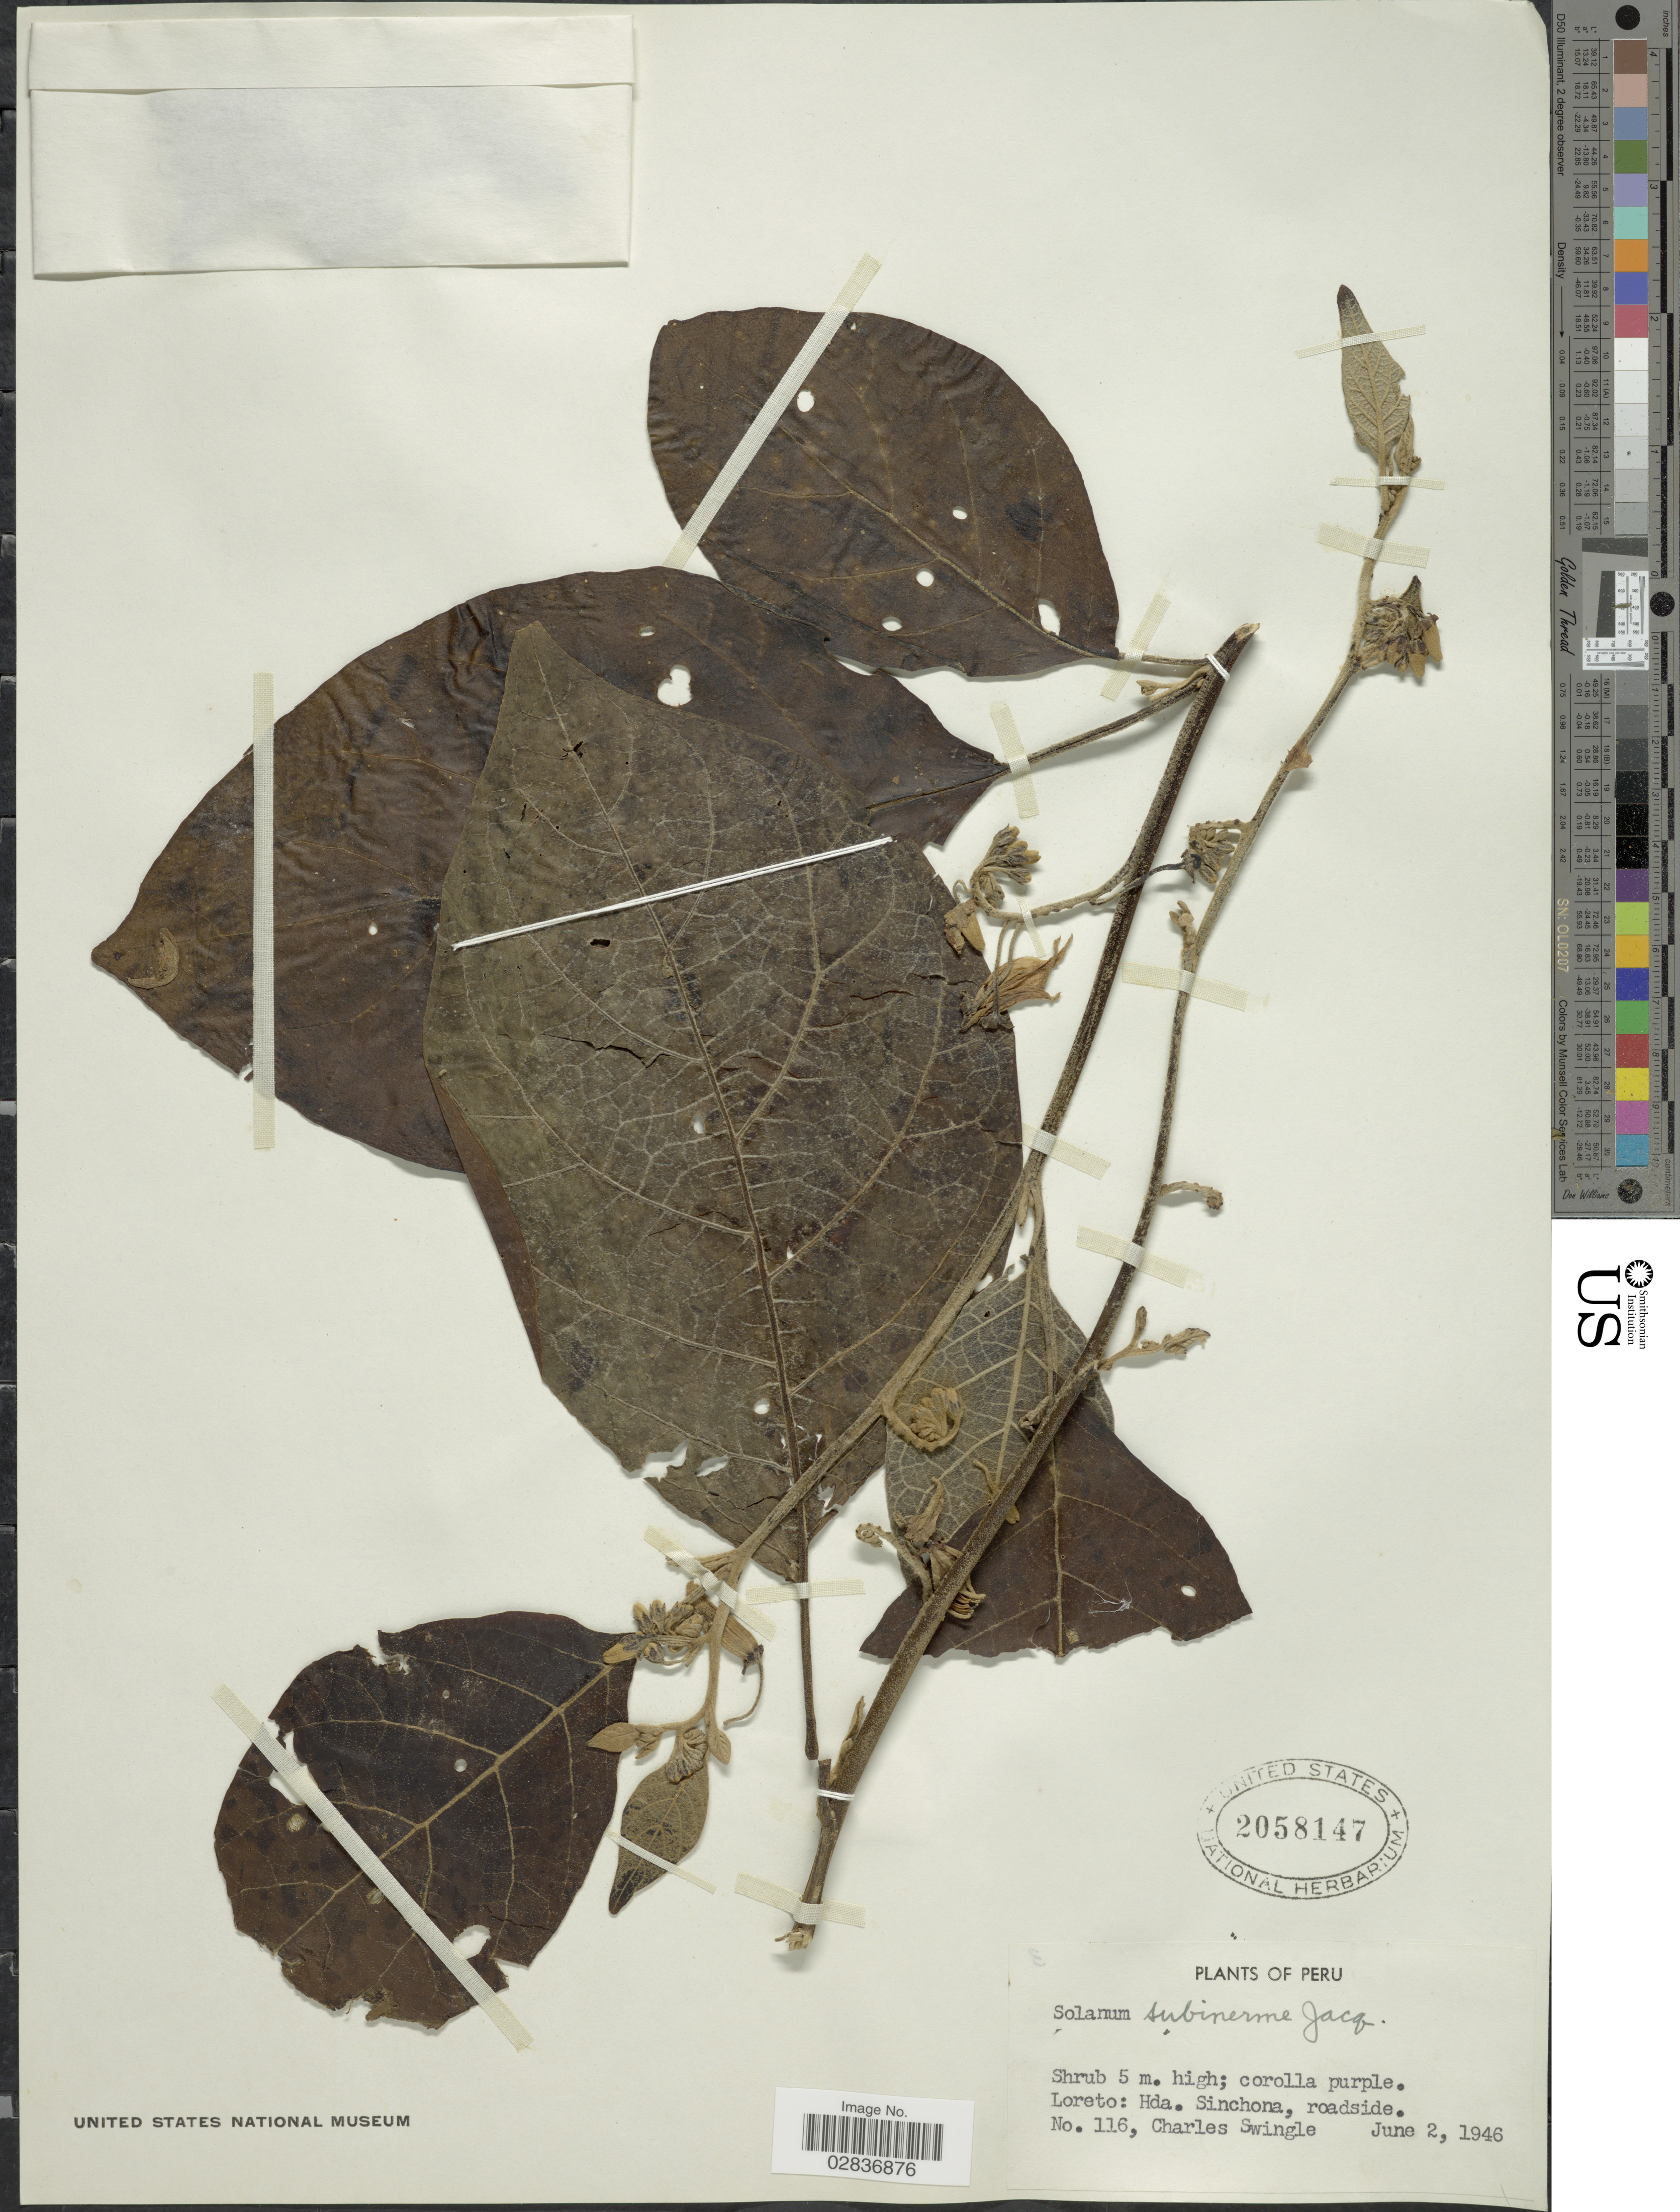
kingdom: Plantae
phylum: Tracheophyta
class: Magnoliopsida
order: Solanales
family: Solanaceae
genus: Solanum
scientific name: Solanum subinerme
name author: Jacq.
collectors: C. Swingle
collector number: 116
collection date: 1946-06-02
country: Peru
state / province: Loreto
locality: Hda. Sinchona.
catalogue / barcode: US 2058147